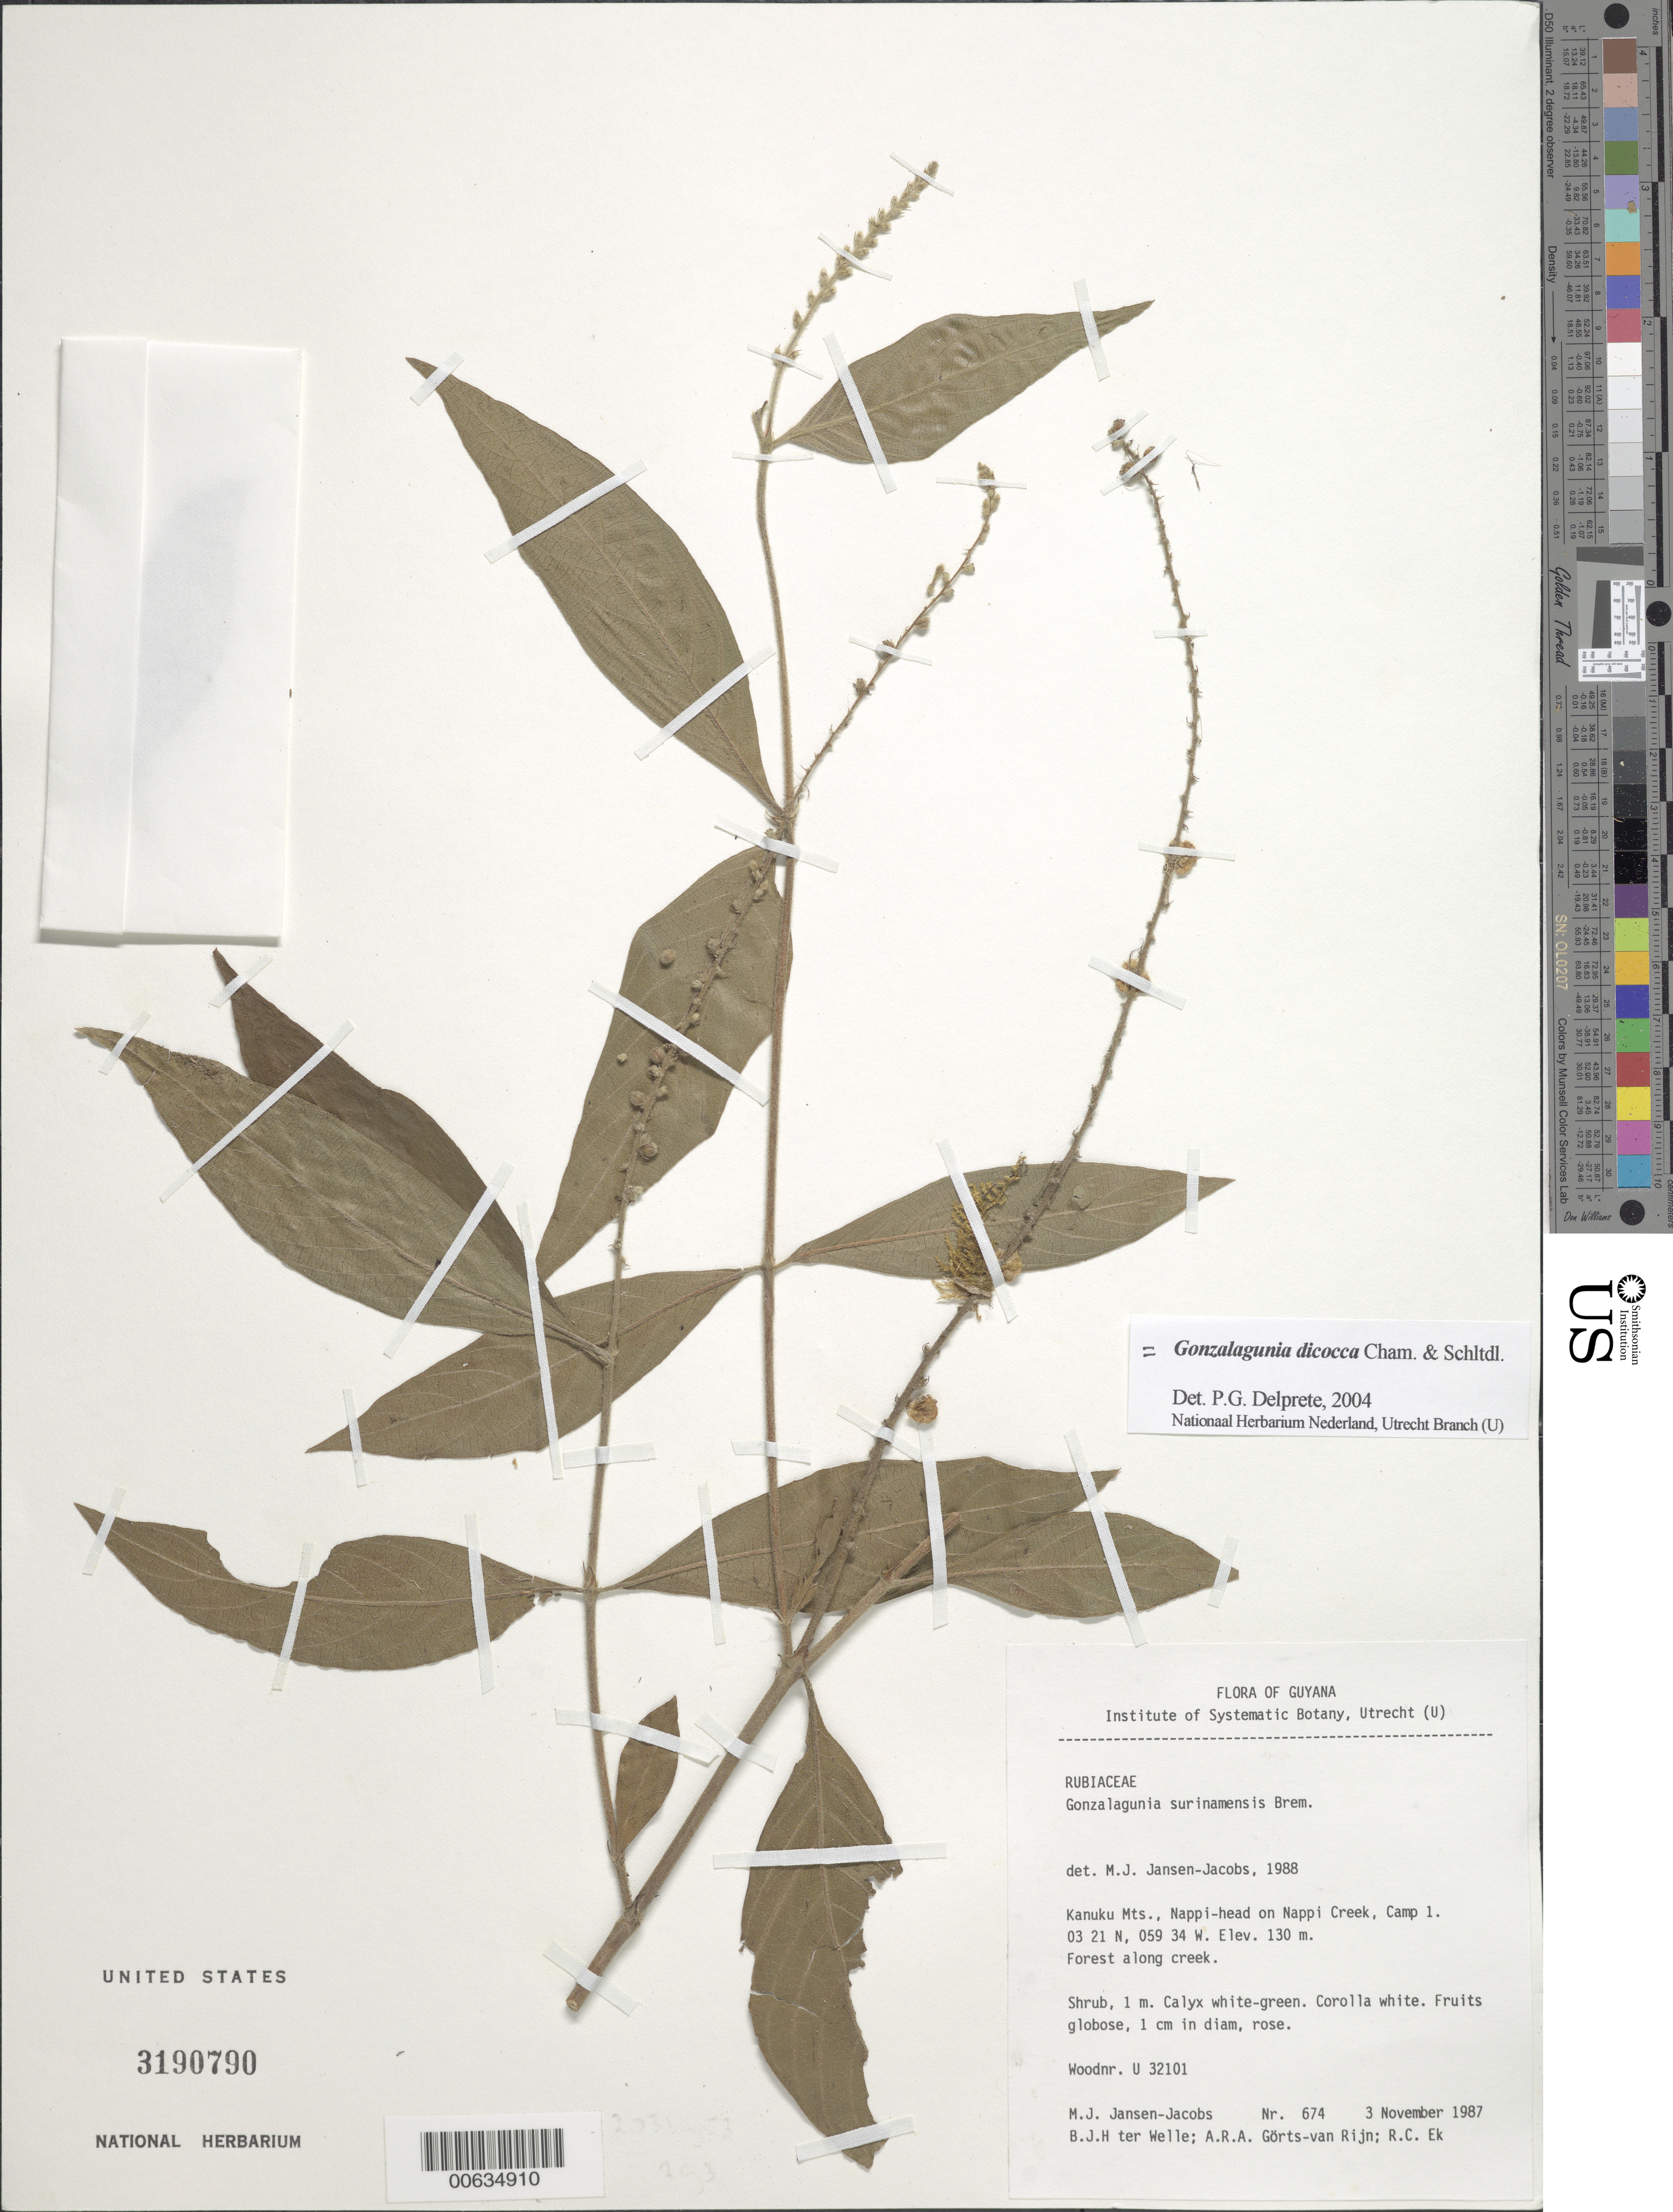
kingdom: Plantae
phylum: Tracheophyta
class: Magnoliopsida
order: Gentianales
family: Rubiaceae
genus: Gonzalagunia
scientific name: Gonzalagunia surinamensis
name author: Bremek.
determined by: Jansen-Jacobs, M. J., (U), Nationaal Herbarium Nederland, Utrecht University branch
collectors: M. J. Jansen-Jacobs, B. Welle, A. .R. A. Görts-van Rijn & R. C. Ek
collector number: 674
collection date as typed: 3-Nov-87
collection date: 1987-11-03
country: Guyana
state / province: U. Takutu-U. Essequibo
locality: Kanuku Mts., Nappi-head on Nappi Creek, camp 1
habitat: Forest along creek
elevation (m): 130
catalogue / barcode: US 3190790